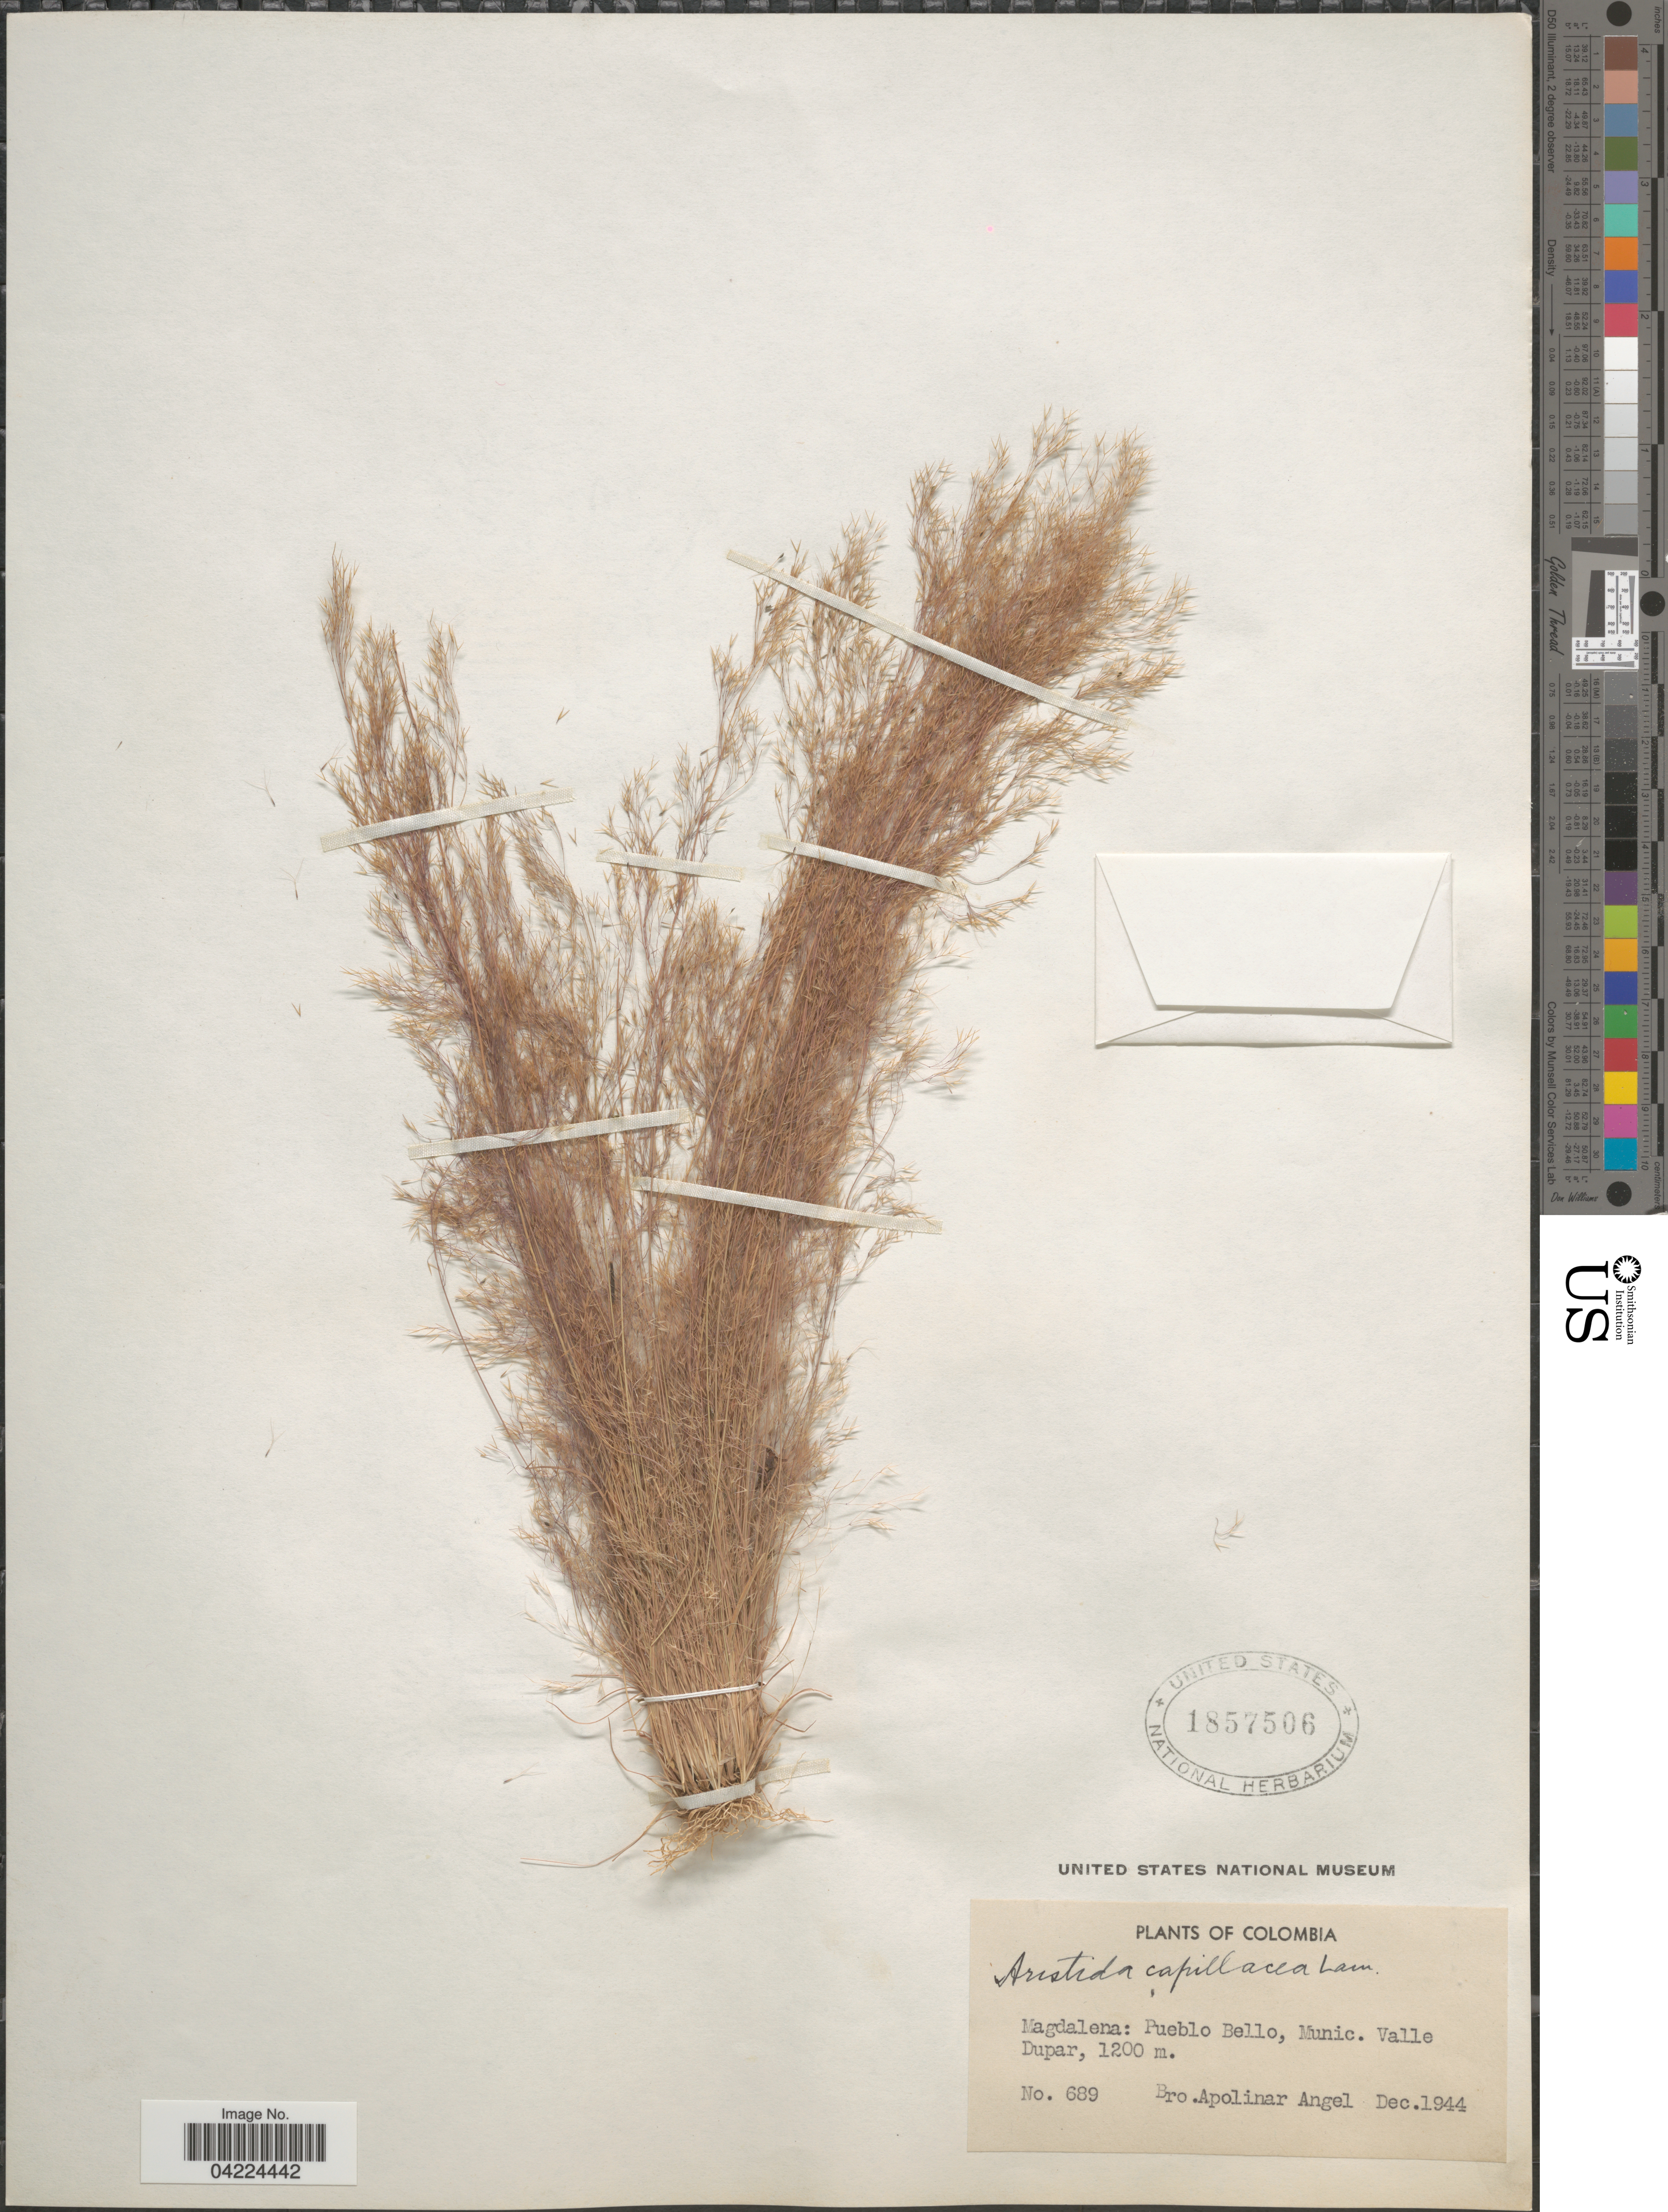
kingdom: Plantae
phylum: Tracheophyta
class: Liliopsida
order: Poales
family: Poaceae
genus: Aristida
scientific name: Aristida capillacea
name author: Lam.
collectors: Bro. Apolinar A.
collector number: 689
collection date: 1944-12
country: Colombia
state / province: Magdalena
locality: Pueblo Bello, Munic. Valle Dupar.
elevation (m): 1200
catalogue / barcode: US 1857506